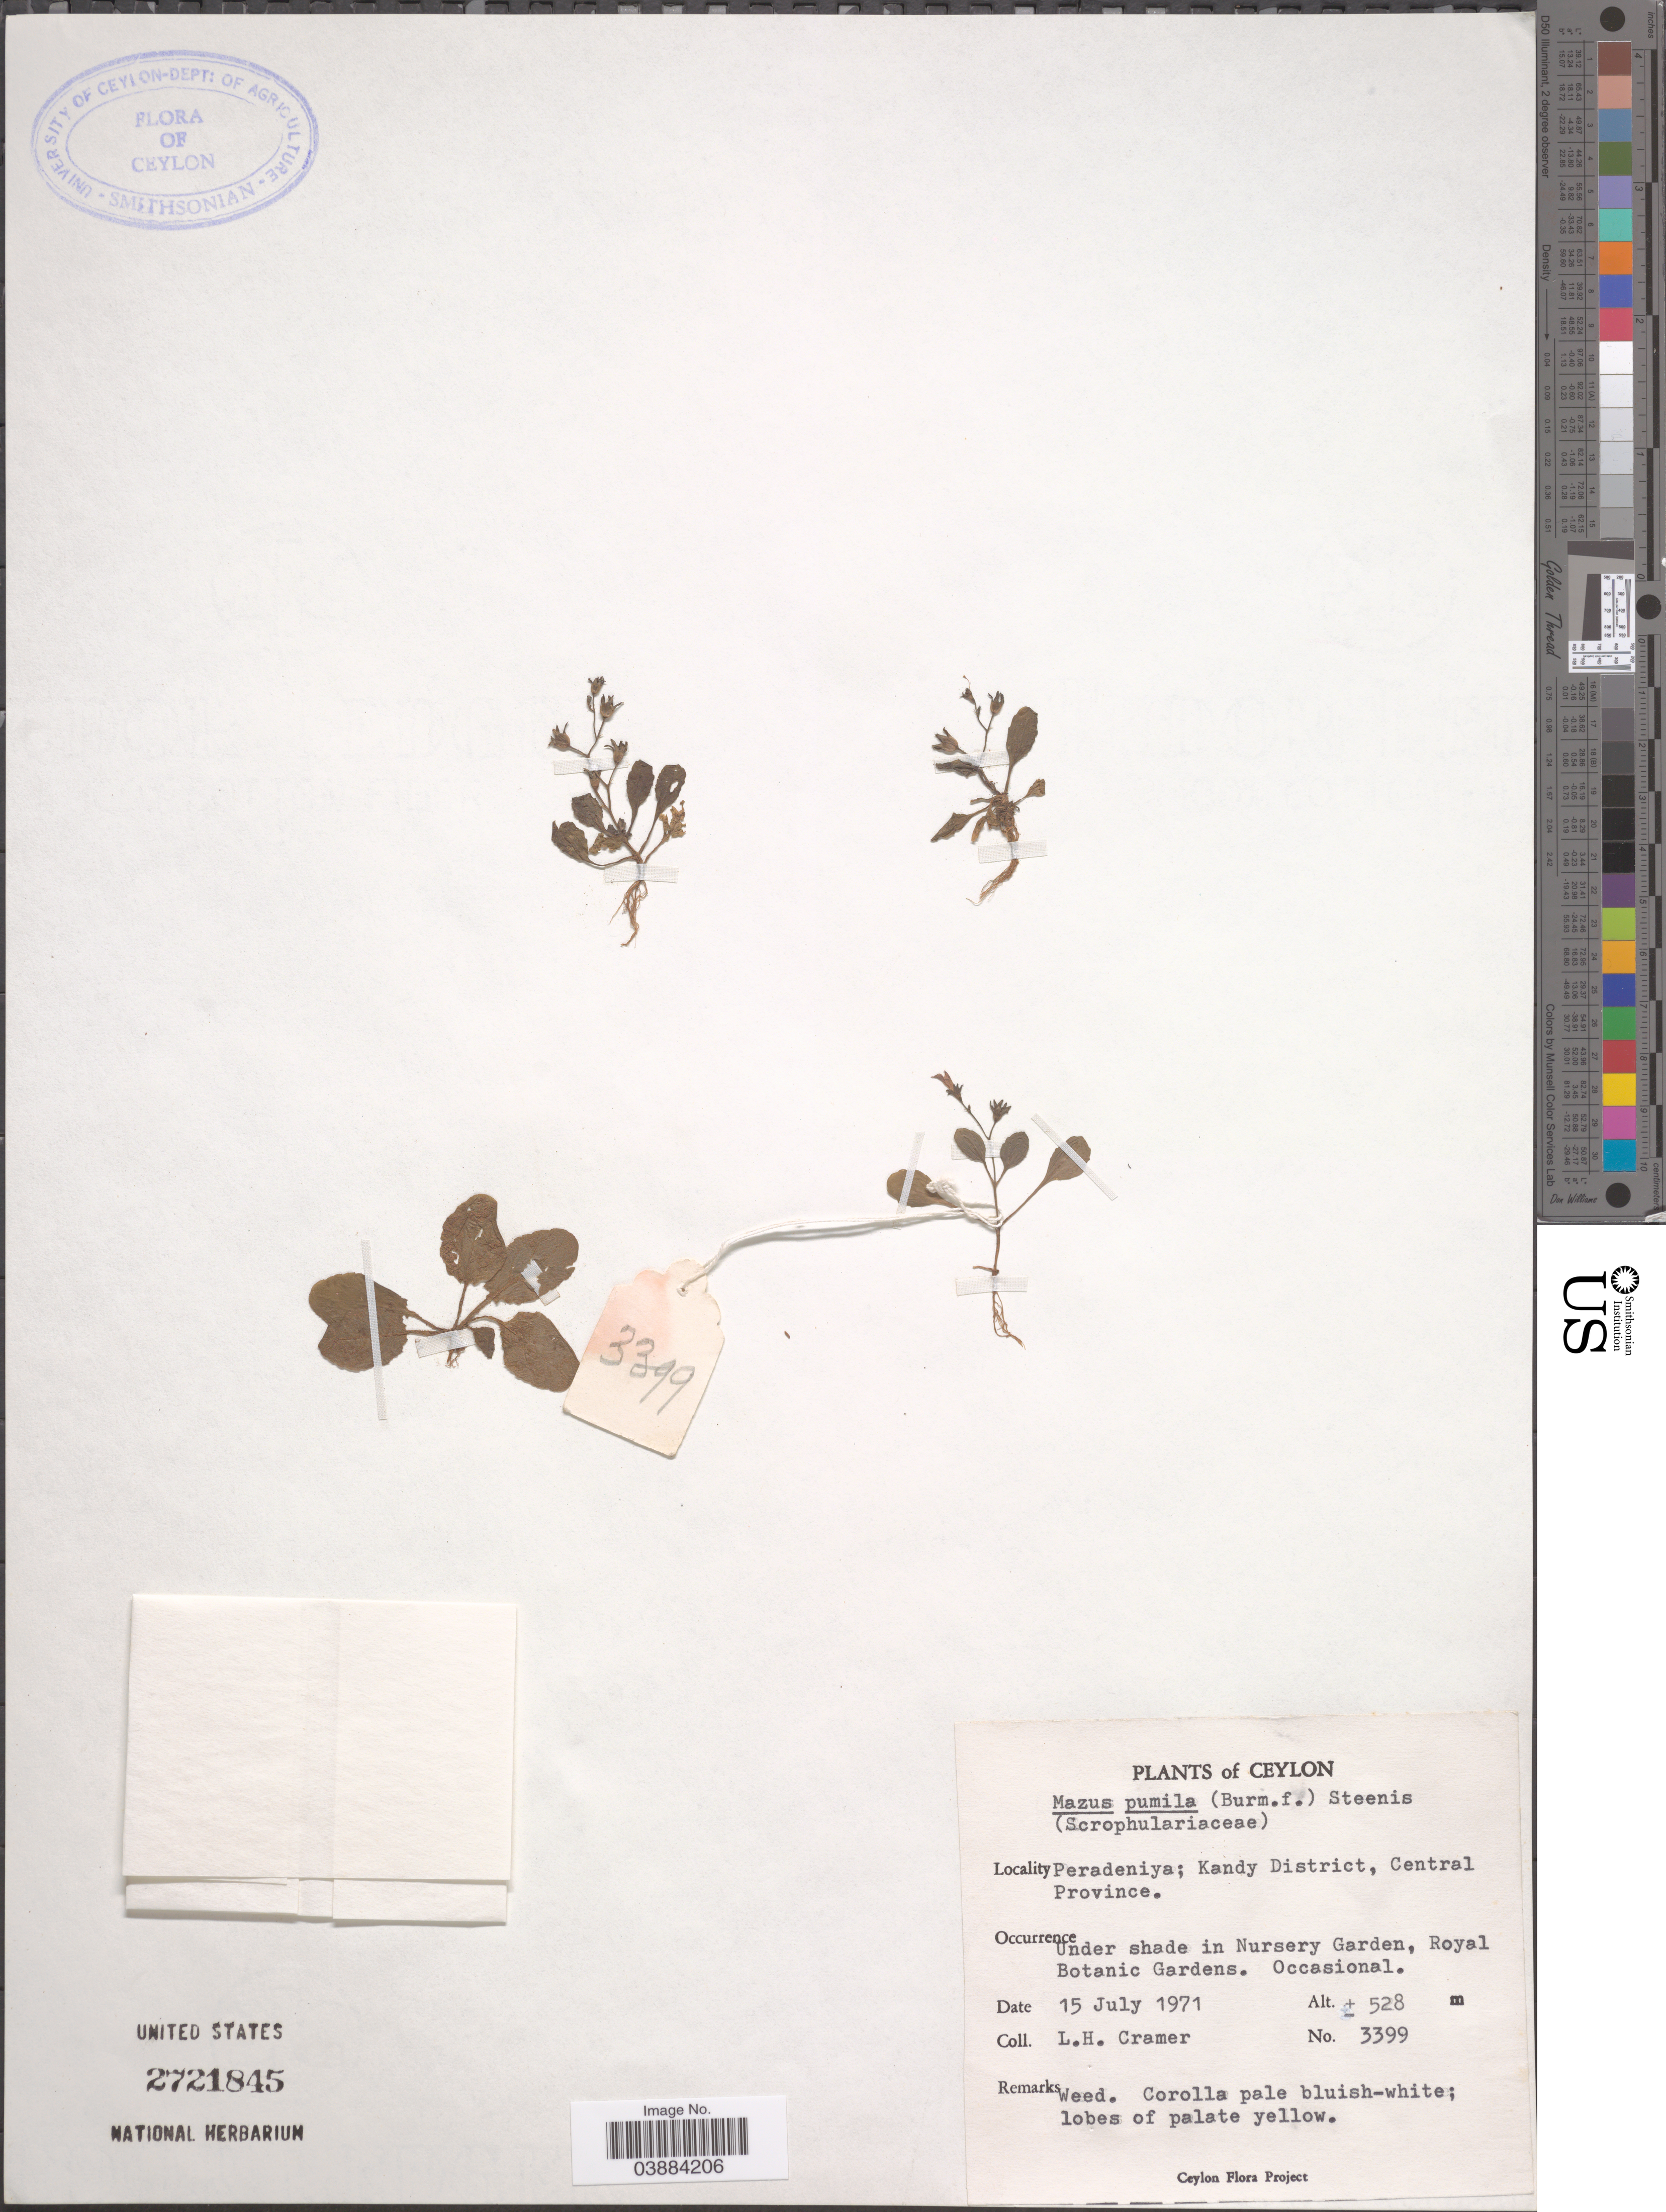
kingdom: Plantae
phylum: Tracheophyta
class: Magnoliopsida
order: Lamiales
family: Mazaceae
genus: Mazus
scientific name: Mazus pumilus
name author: (Burm. f.) Steenis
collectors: L. H. Cramer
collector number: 3399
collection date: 1971-07-15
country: Sri Lanka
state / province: Central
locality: Ceylon. Peradeniya; Kandy District, Central Province. Under shade in Nursery Garden, Royal Botanic Gardens.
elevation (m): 528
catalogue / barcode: US 2721845